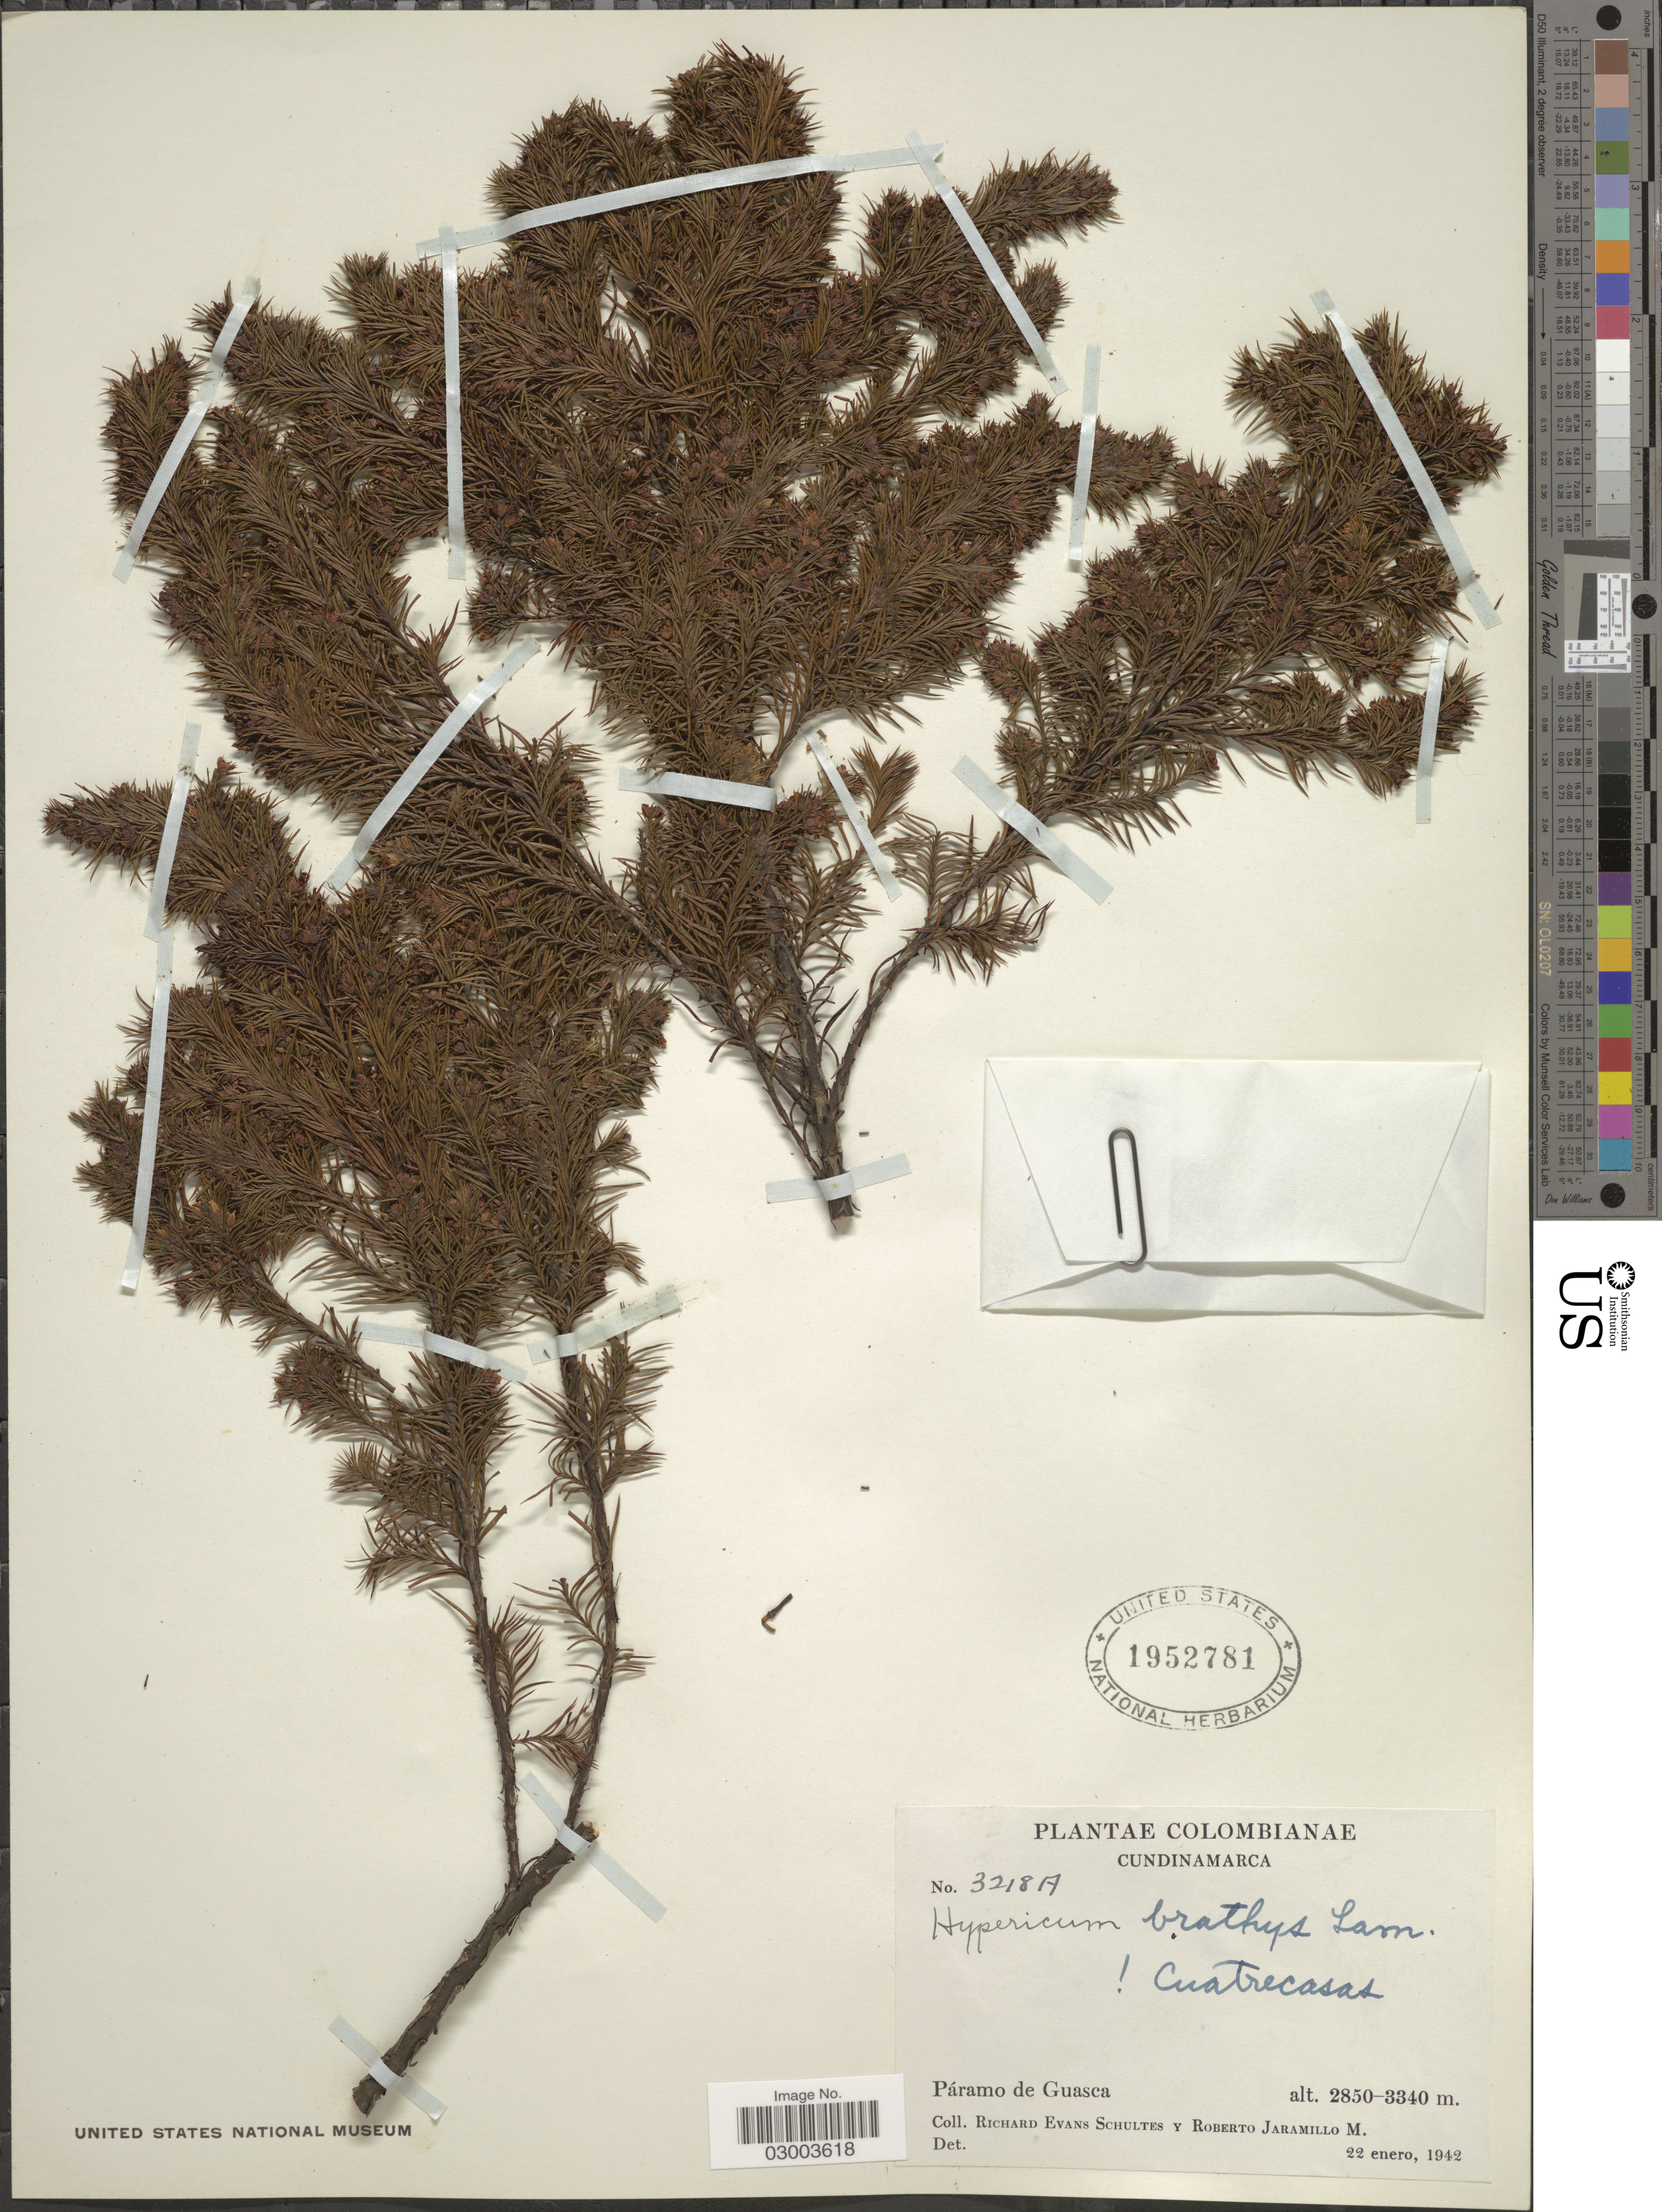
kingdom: Plantae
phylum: Tracheophyta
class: Magnoliopsida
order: Malpighiales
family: Hypericaceae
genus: Hypericum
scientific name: Hypericum juniperinum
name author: Kunth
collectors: R. E. Schultes & R. Jaramillo M.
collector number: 3218A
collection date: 1942-01-22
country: Colombia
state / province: Cundinamarca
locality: Páramo de Guasca.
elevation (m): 2850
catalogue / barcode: US 1952781